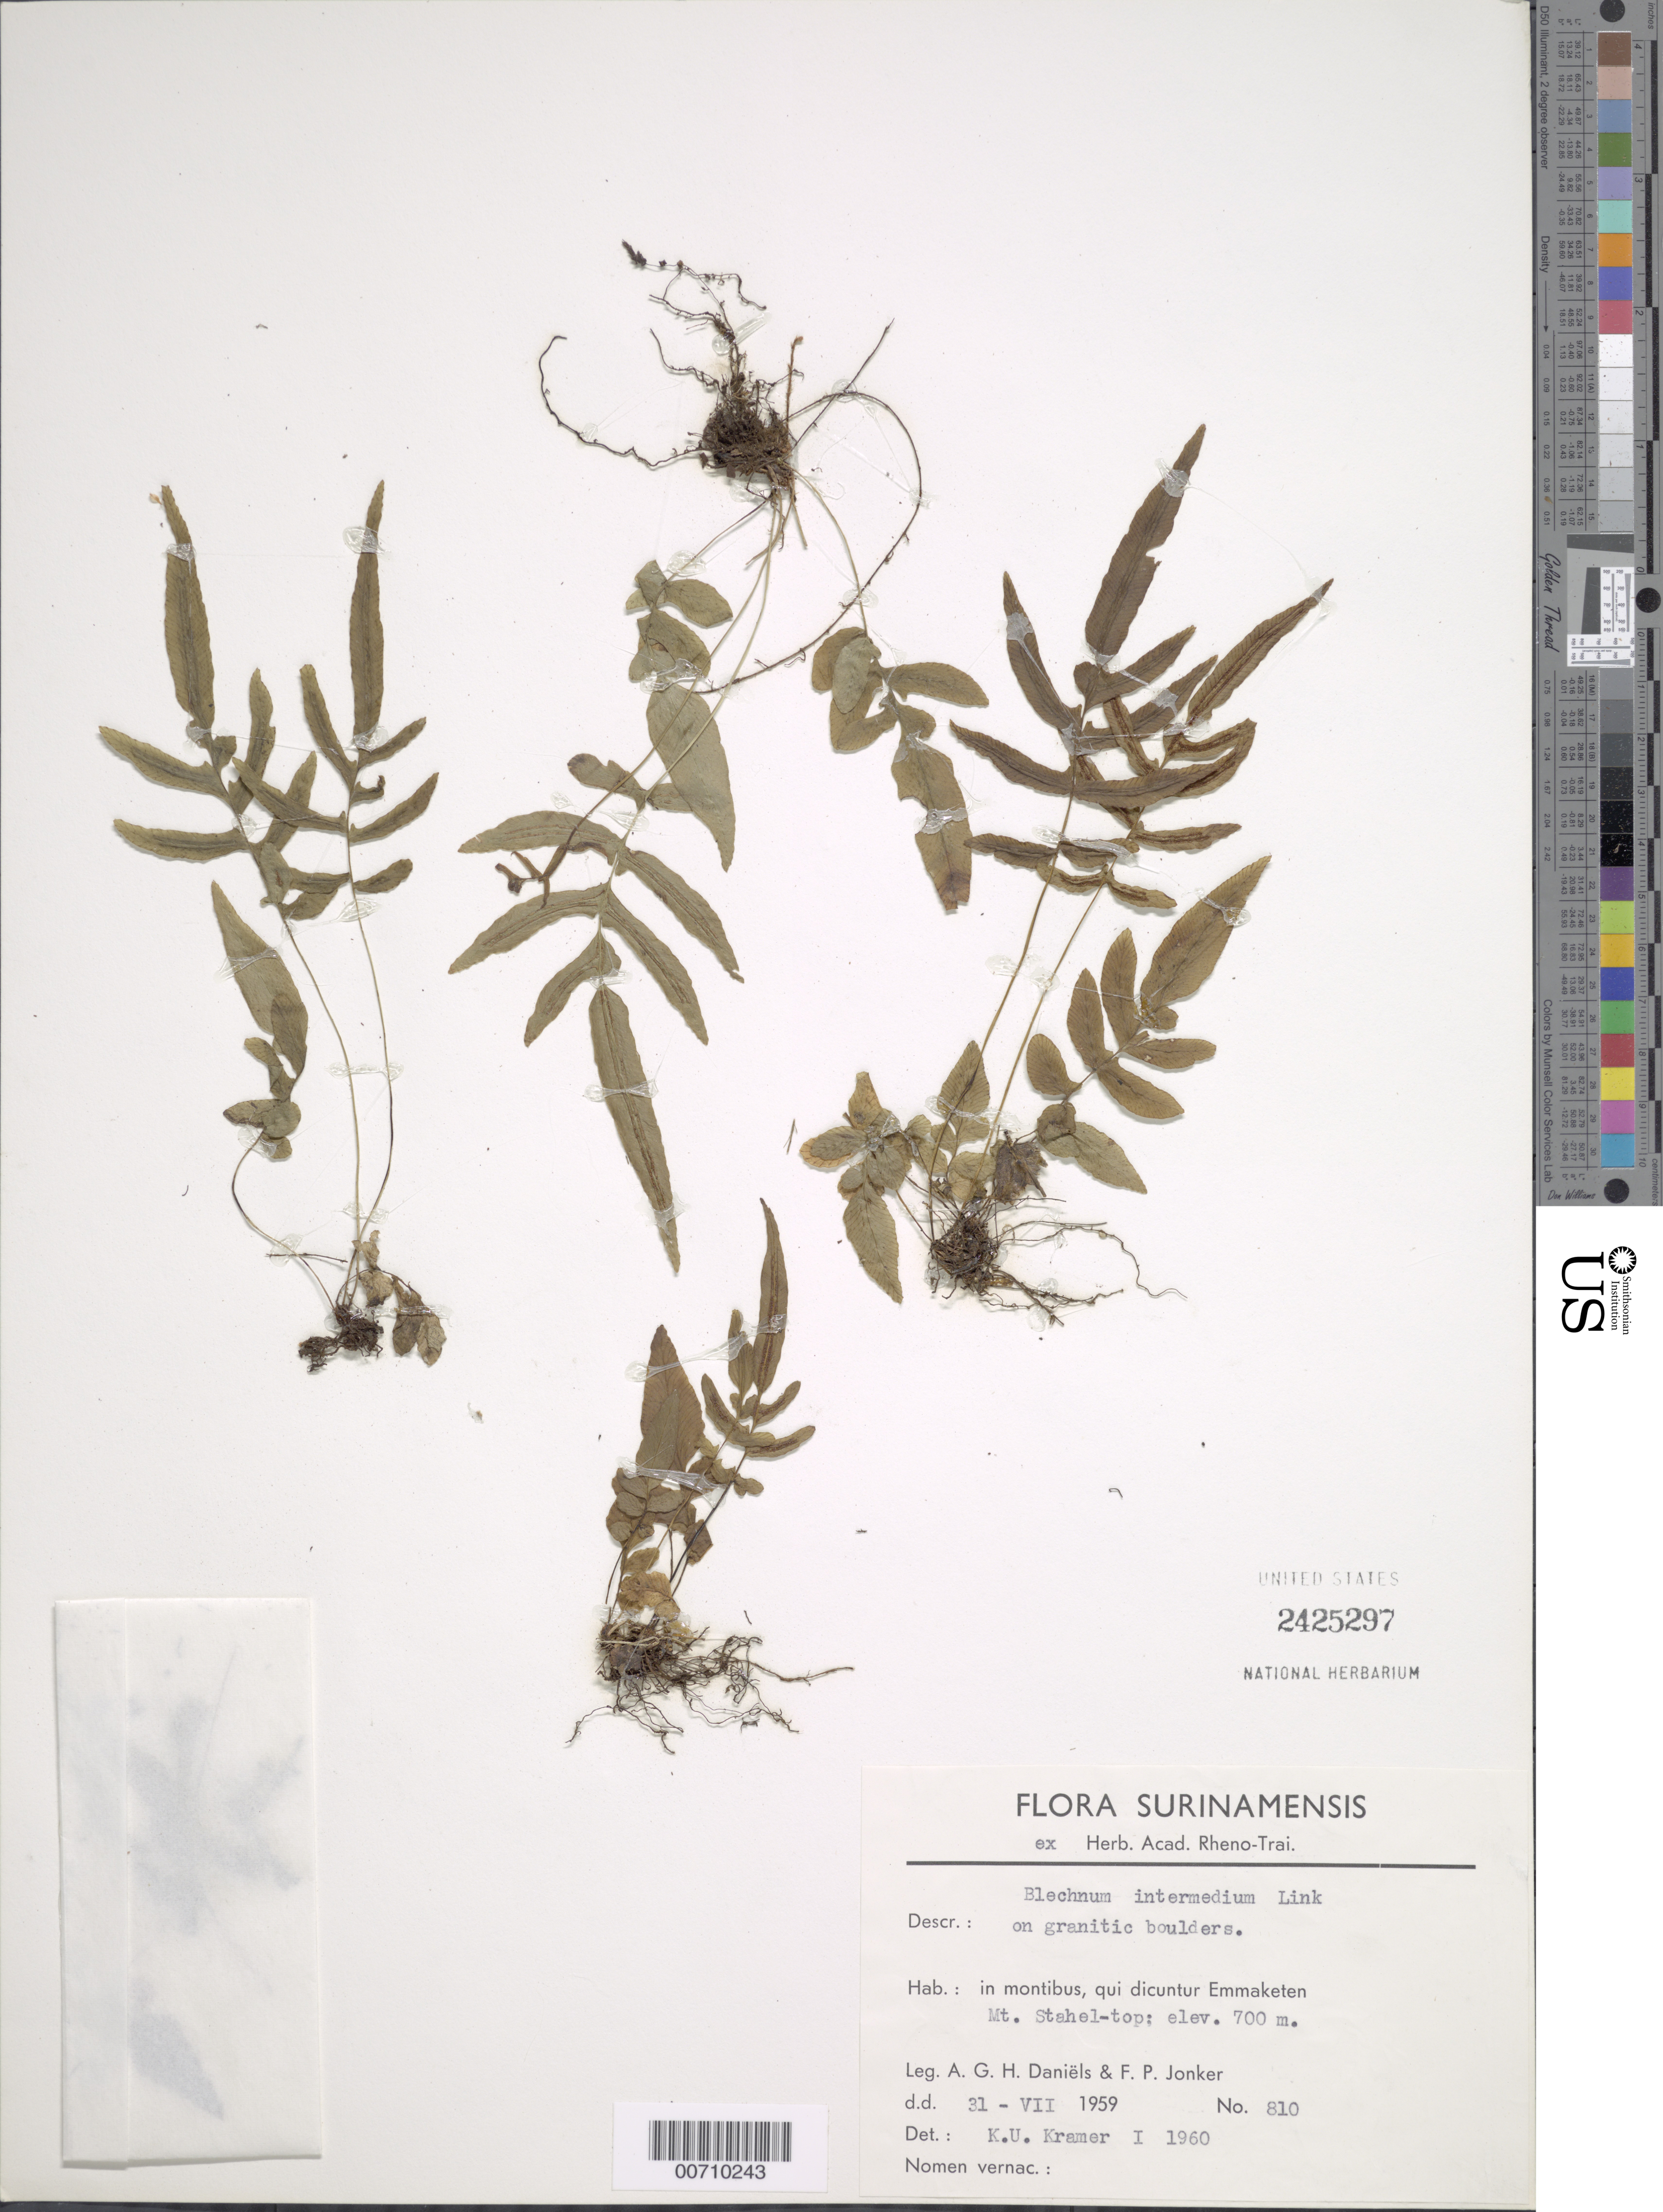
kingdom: Plantae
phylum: Tracheophyta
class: Polypodiopsida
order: Polypodiales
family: Blechnaceae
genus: Blechnum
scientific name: Blechnum intermedium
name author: Link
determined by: Kramer, K. U.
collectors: A. Daniëls & F. P. Jonker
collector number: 810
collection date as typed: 31-Jul-59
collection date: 1959-07-31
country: Suriname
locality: Mt. Staheltop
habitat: Montibus, qui dicuntur Emmaketen; granitic boulders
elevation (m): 700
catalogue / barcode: US 2425297